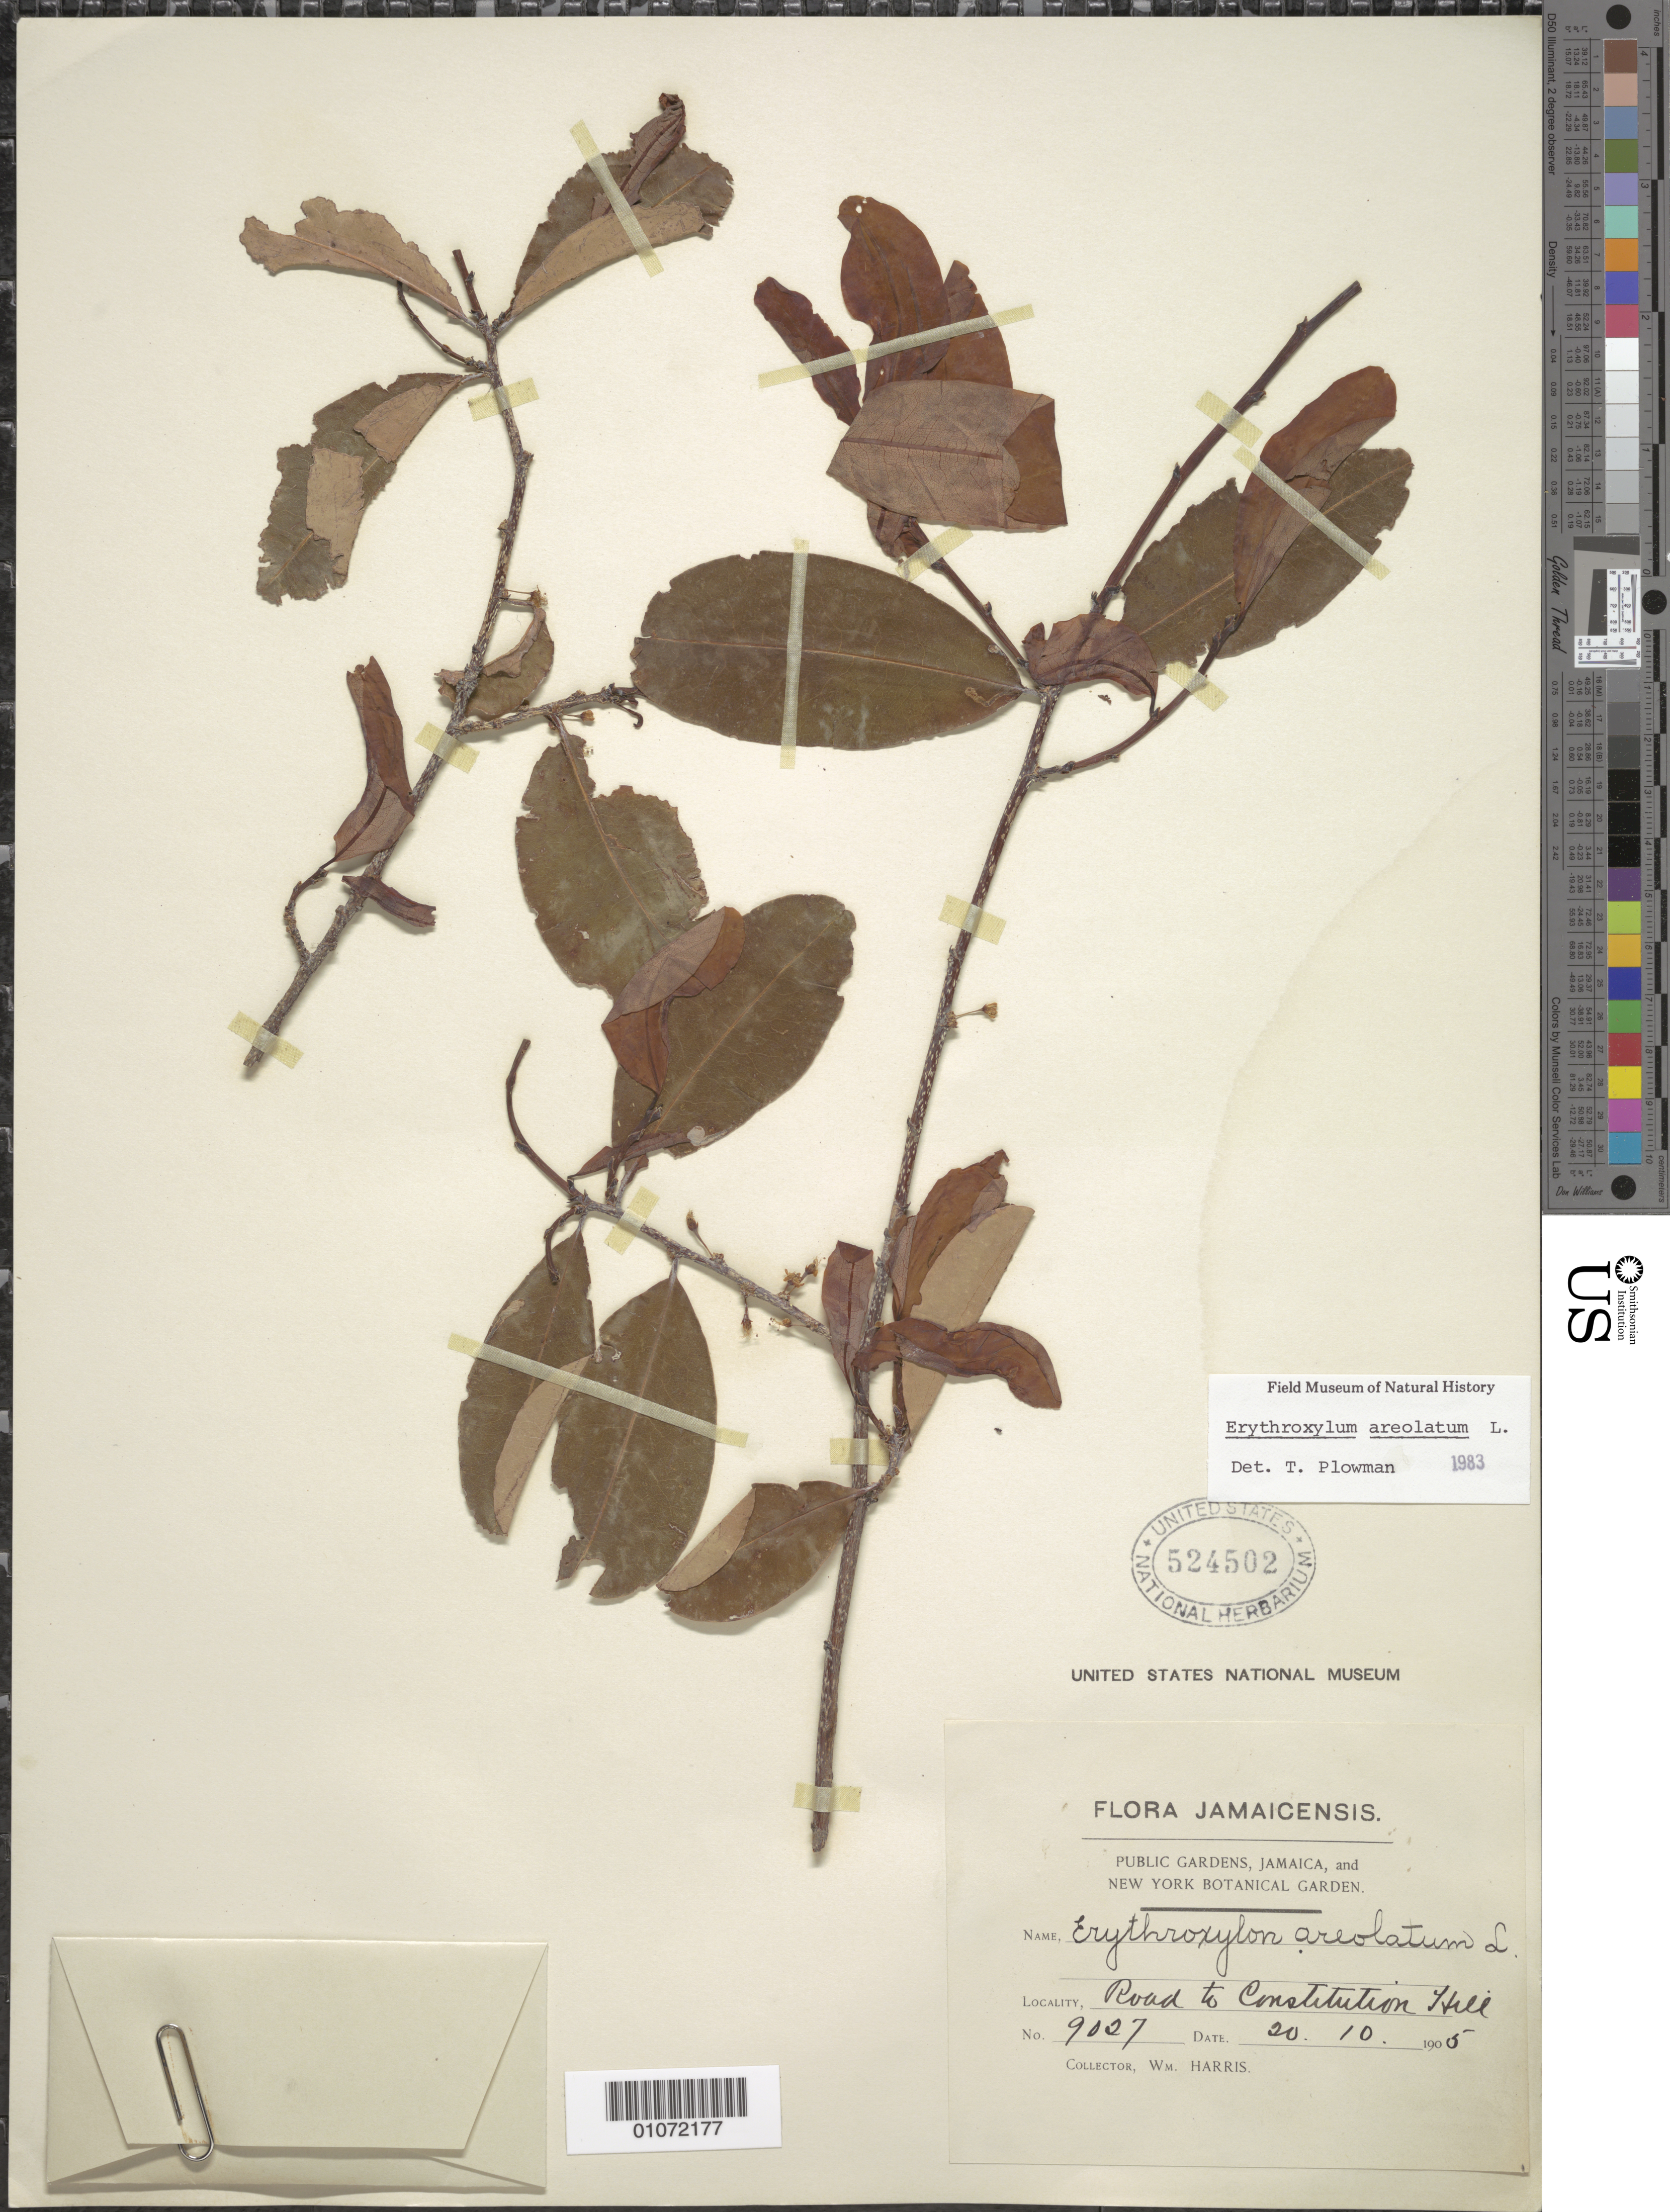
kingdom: Plantae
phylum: Tracheophyta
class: Magnoliopsida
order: Malpighiales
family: Erythroxylaceae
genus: Erythroxylum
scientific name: Erythroxylum aerolatum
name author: L.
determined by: Plowman, T.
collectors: W. Harris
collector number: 9027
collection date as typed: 20 Oct 1905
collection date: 1905-10-20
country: Jamaica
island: Jamaica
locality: Road to Constitution Hill.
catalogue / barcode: US 524502